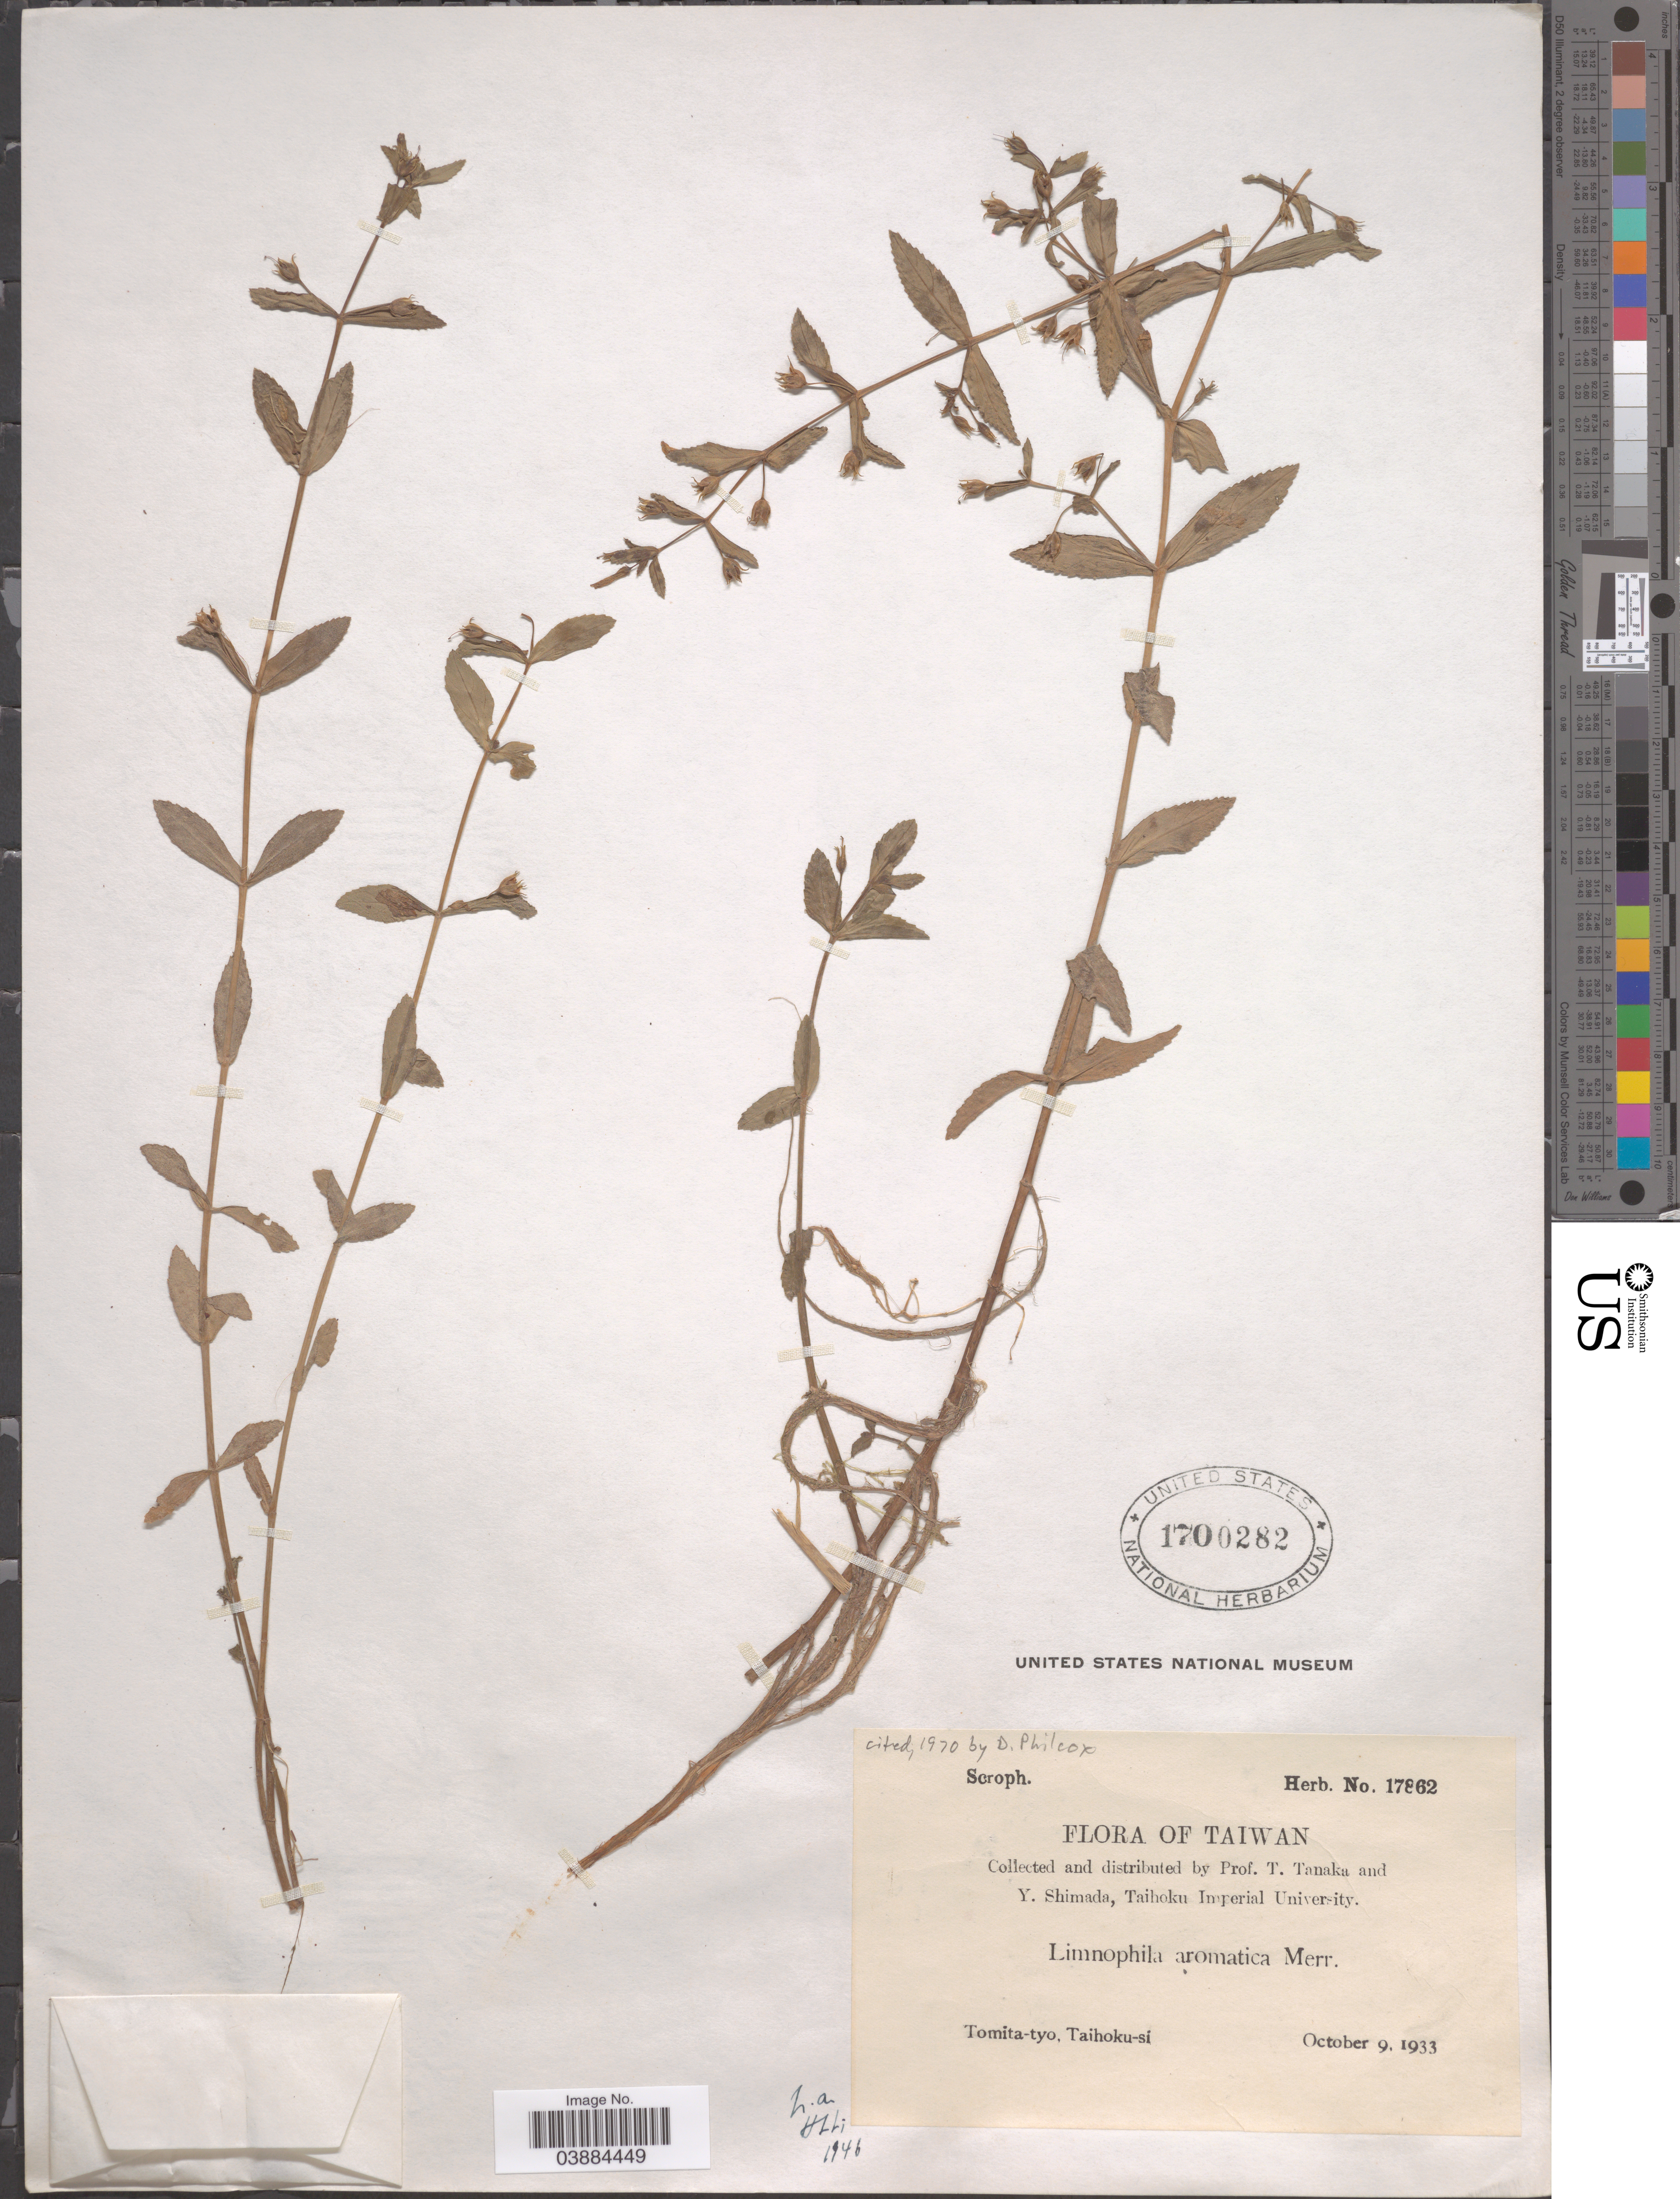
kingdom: Plantae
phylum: Tracheophyta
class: Magnoliopsida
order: Lamiales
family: Plantaginaceae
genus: Limnophila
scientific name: Limnophila aromatica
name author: (Lam.) Merr.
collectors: T. Tanaka & Y. Shimada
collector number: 17862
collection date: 1933-10-09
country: Taiwan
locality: Tomita-tyo, Taihoku-si.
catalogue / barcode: US 1700282